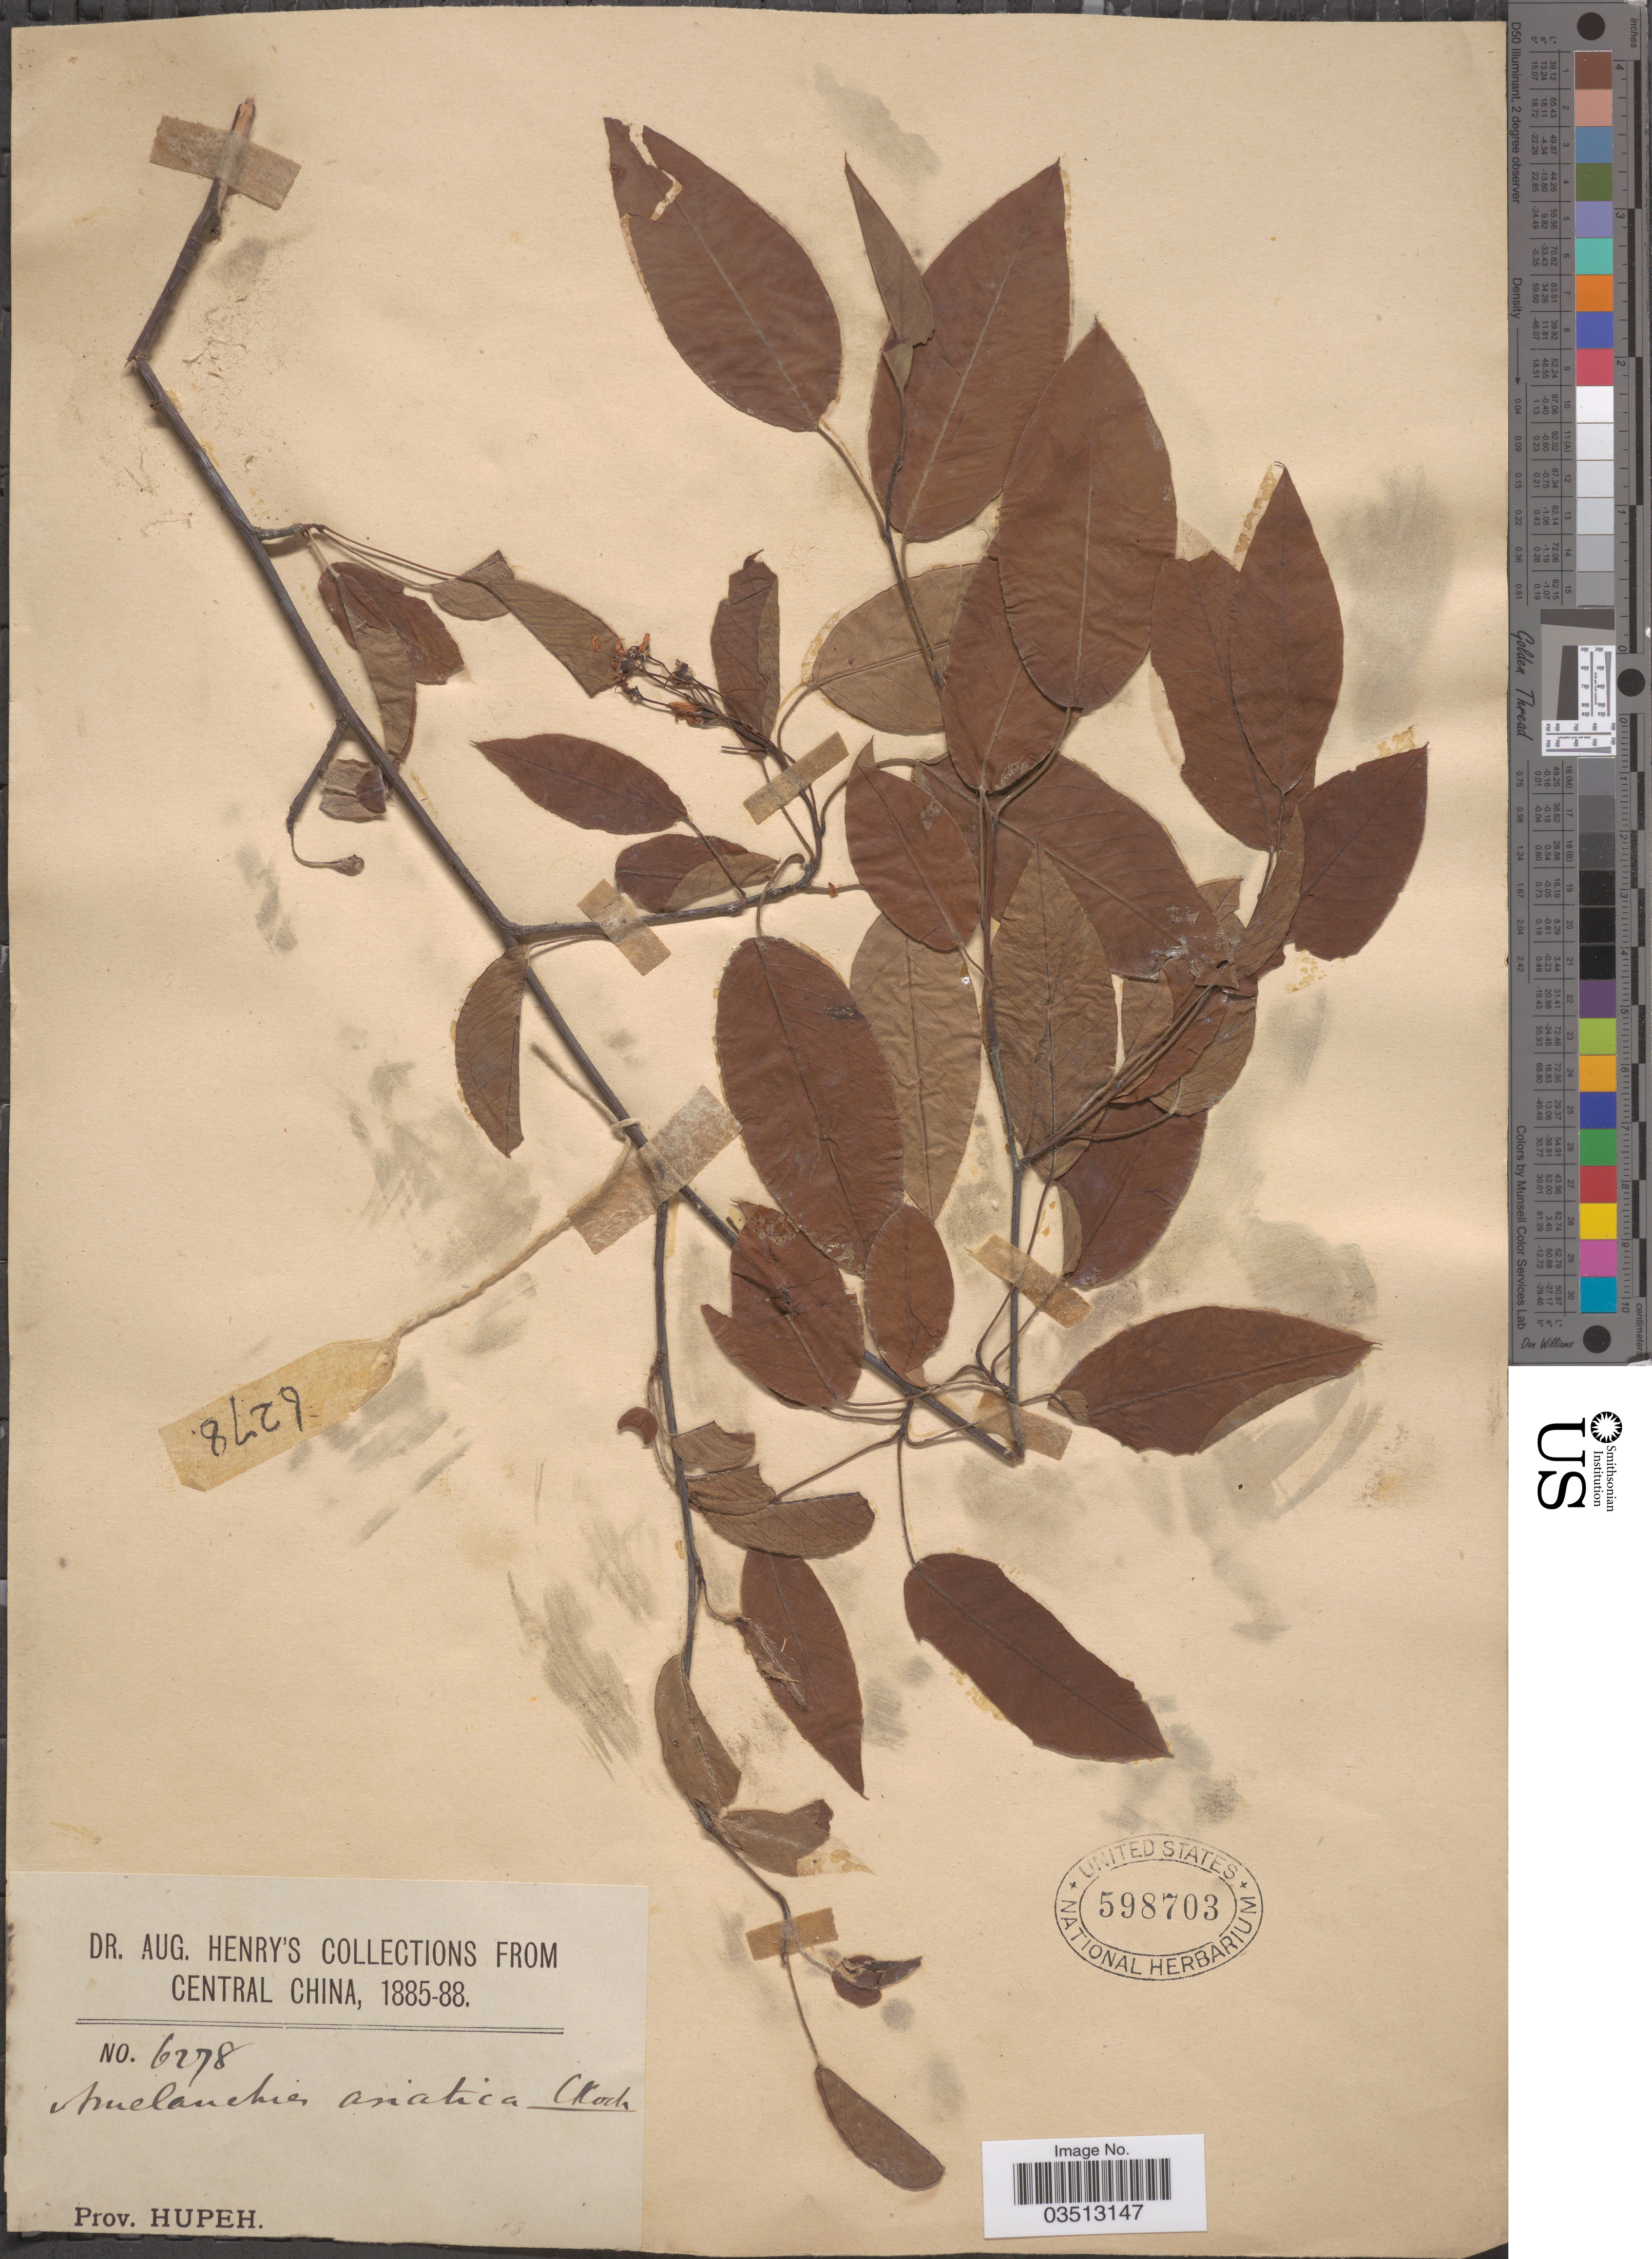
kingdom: Plantae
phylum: Tracheophyta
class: Magnoliopsida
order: Rosales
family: Rosaceae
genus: Amelanchier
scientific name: Amelanchier asiatica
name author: (Siebold & Zucc.) Endl. ex Walp.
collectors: A. Henry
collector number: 6278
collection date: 1885/1888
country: China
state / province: Hubei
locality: Central China. Prov. Hupeh.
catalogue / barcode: US 598703